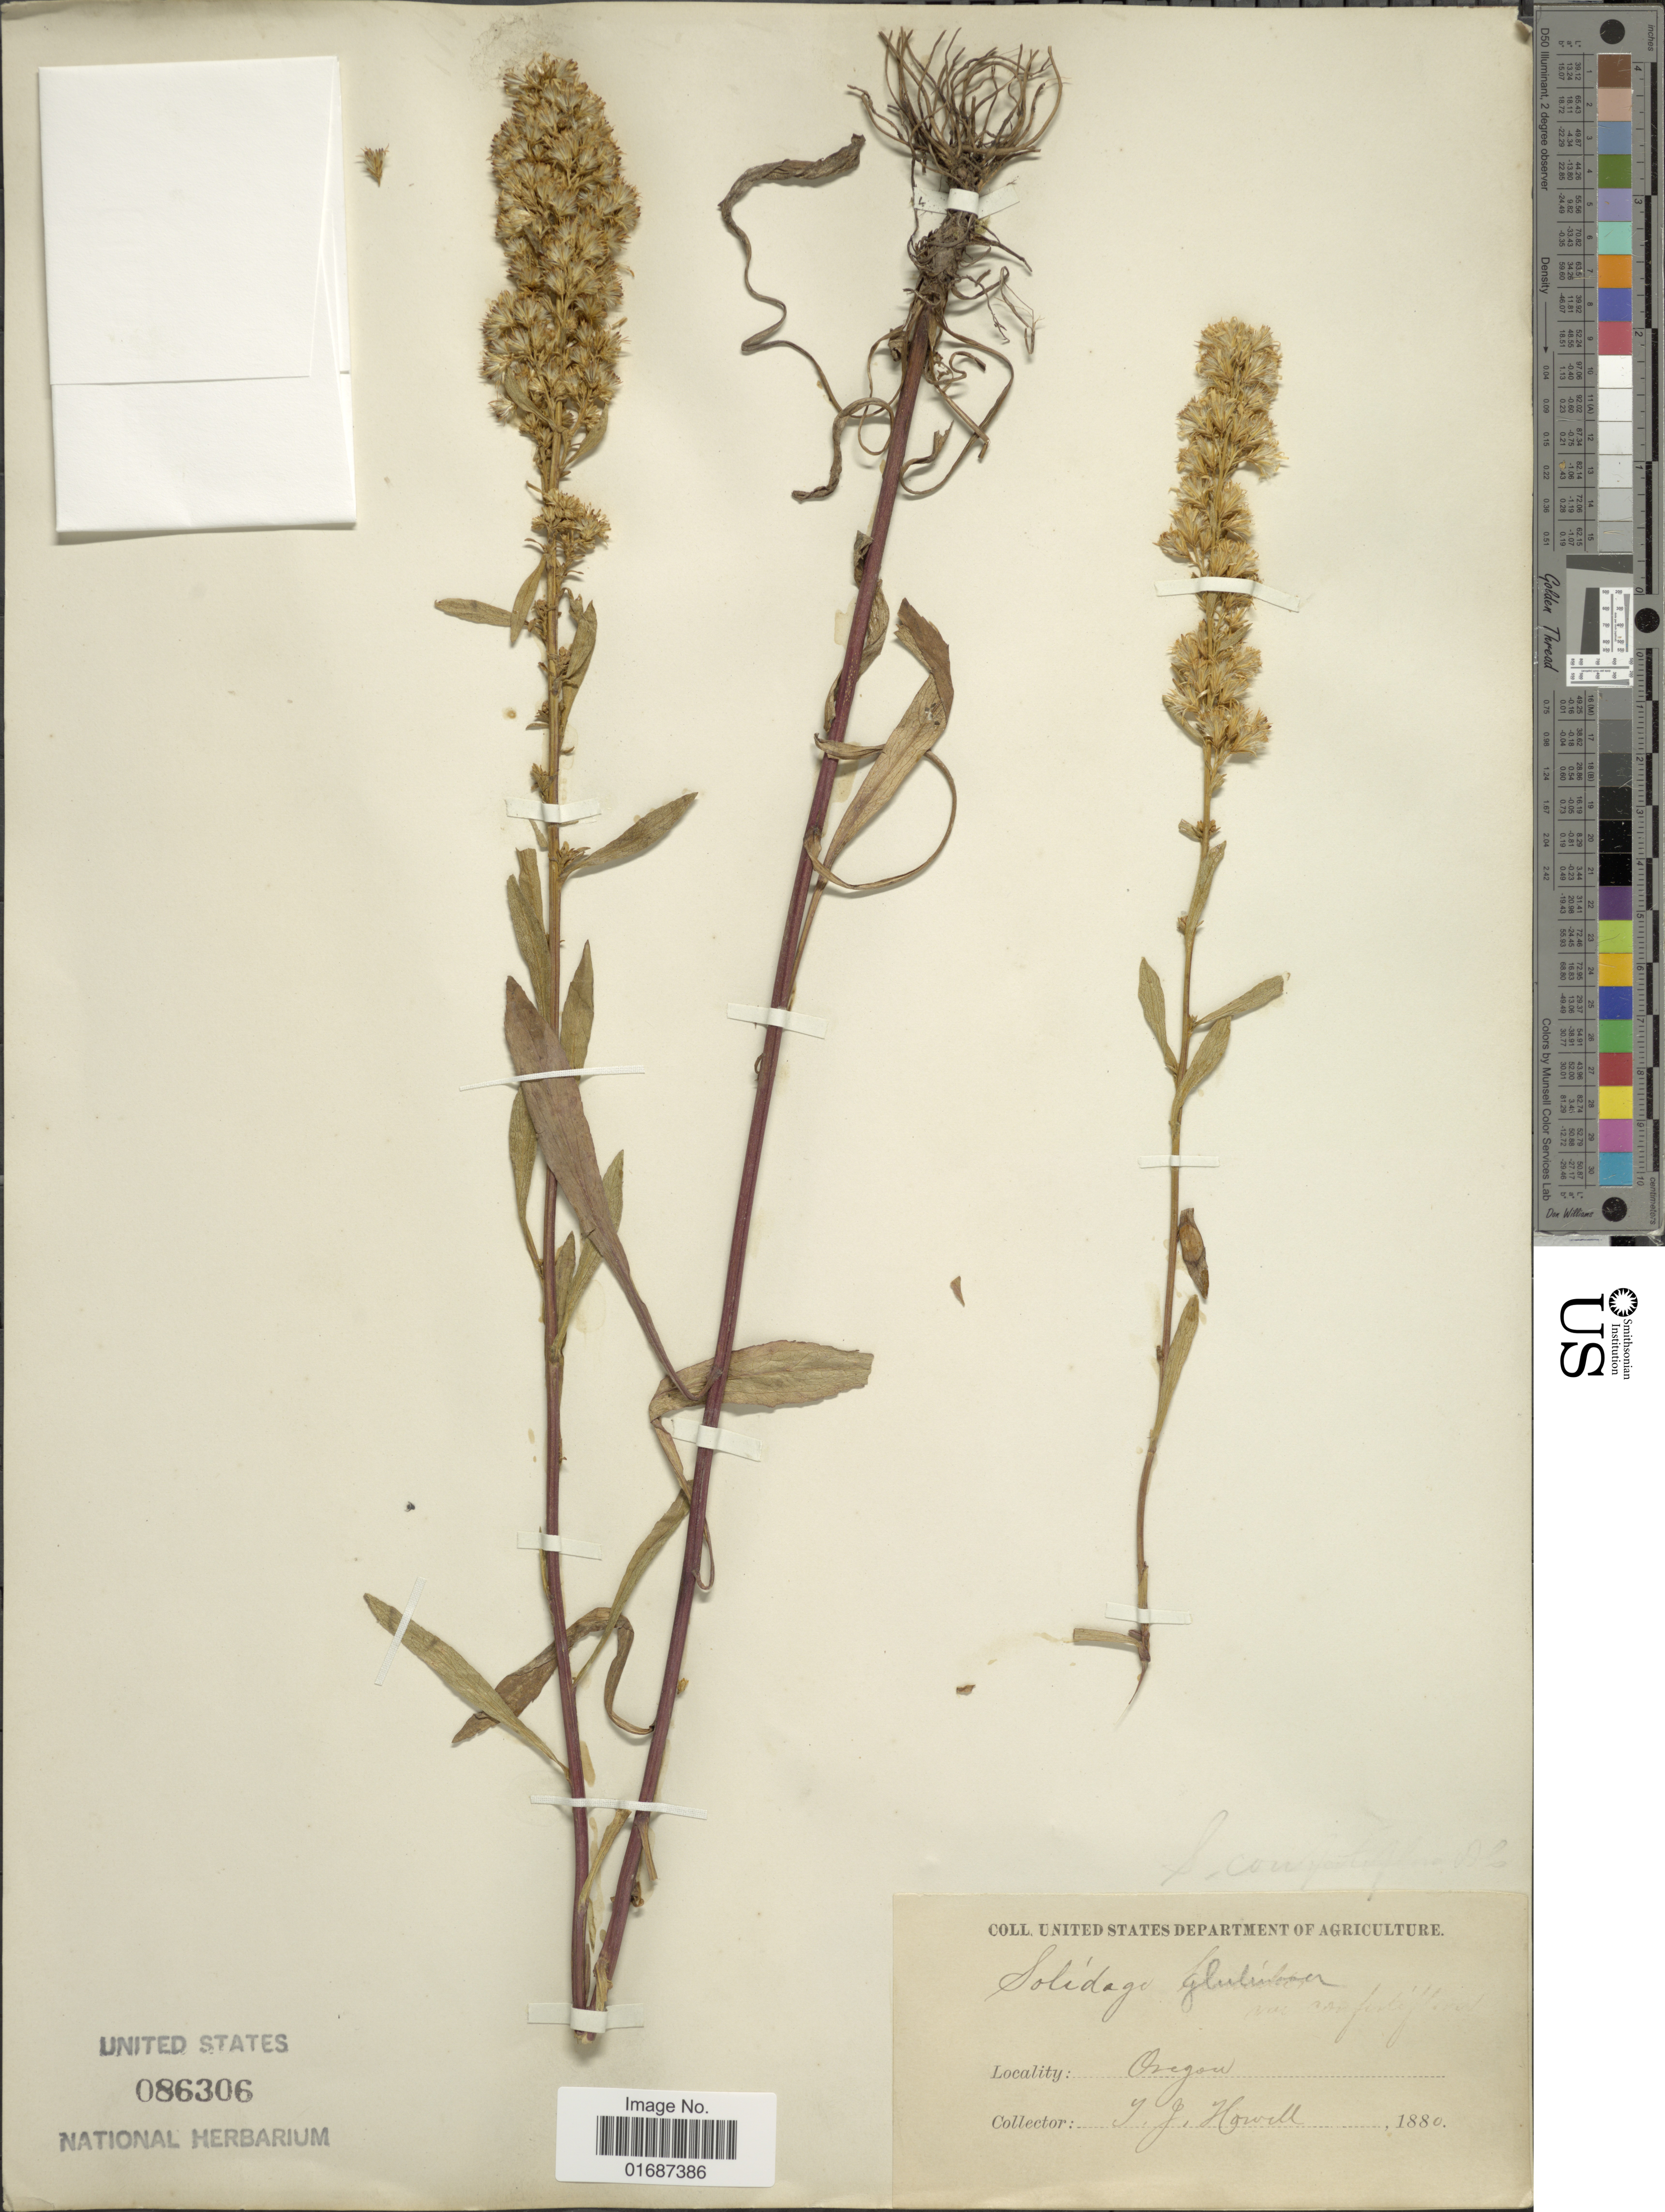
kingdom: Plantae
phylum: Tracheophyta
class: Magnoliopsida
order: Asterales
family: Asteraceae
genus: Solidago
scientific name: Solidago glutinosa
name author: Nutt.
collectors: T. J. Howell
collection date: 1880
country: United States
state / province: Oregon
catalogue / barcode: US 86306